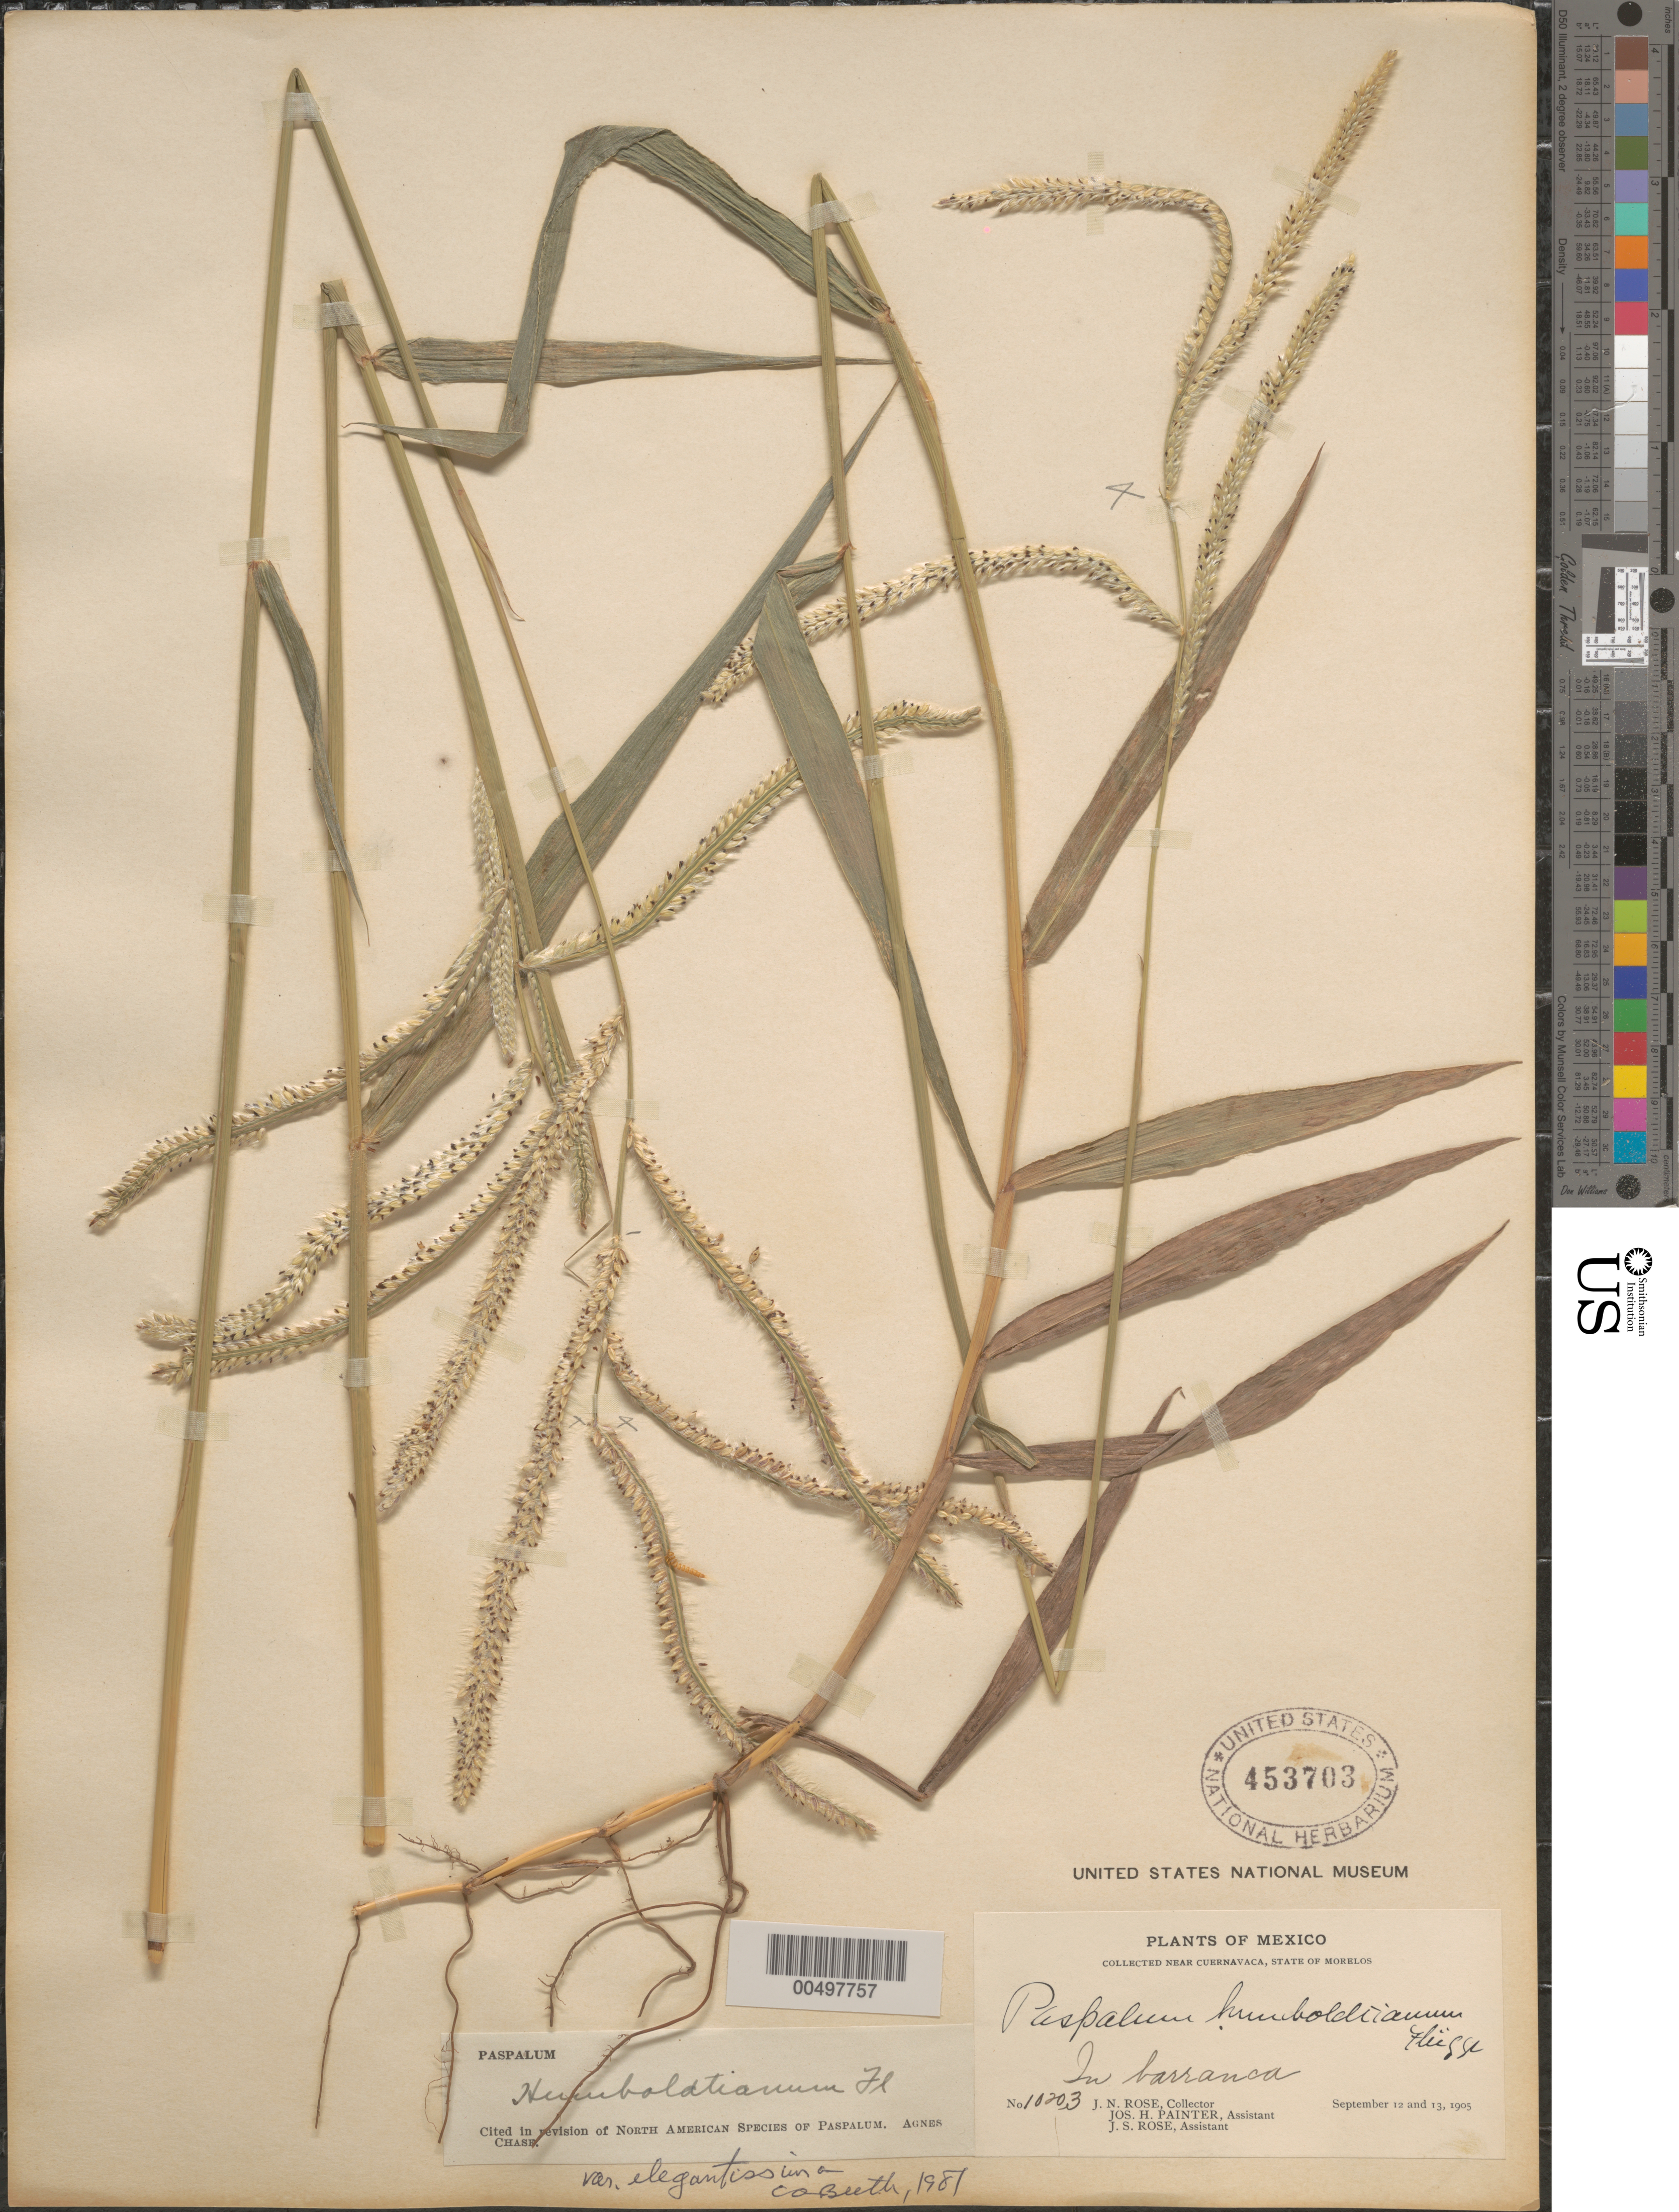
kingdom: Plantae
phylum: Tracheophyta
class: Liliopsida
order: Poales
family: Poaceae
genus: Paspalum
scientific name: Paspalum humboldtianum var. elegantissima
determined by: Beetle, Alan A.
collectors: J. N. Rose, J. H. Painter & J. S. Rose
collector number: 10203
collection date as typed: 12 Sep 1905 and 13 Sep 1905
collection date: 1905-09-12,1905-09-13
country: Mexico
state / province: Morelos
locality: Near Cuernavaca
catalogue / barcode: US 453703